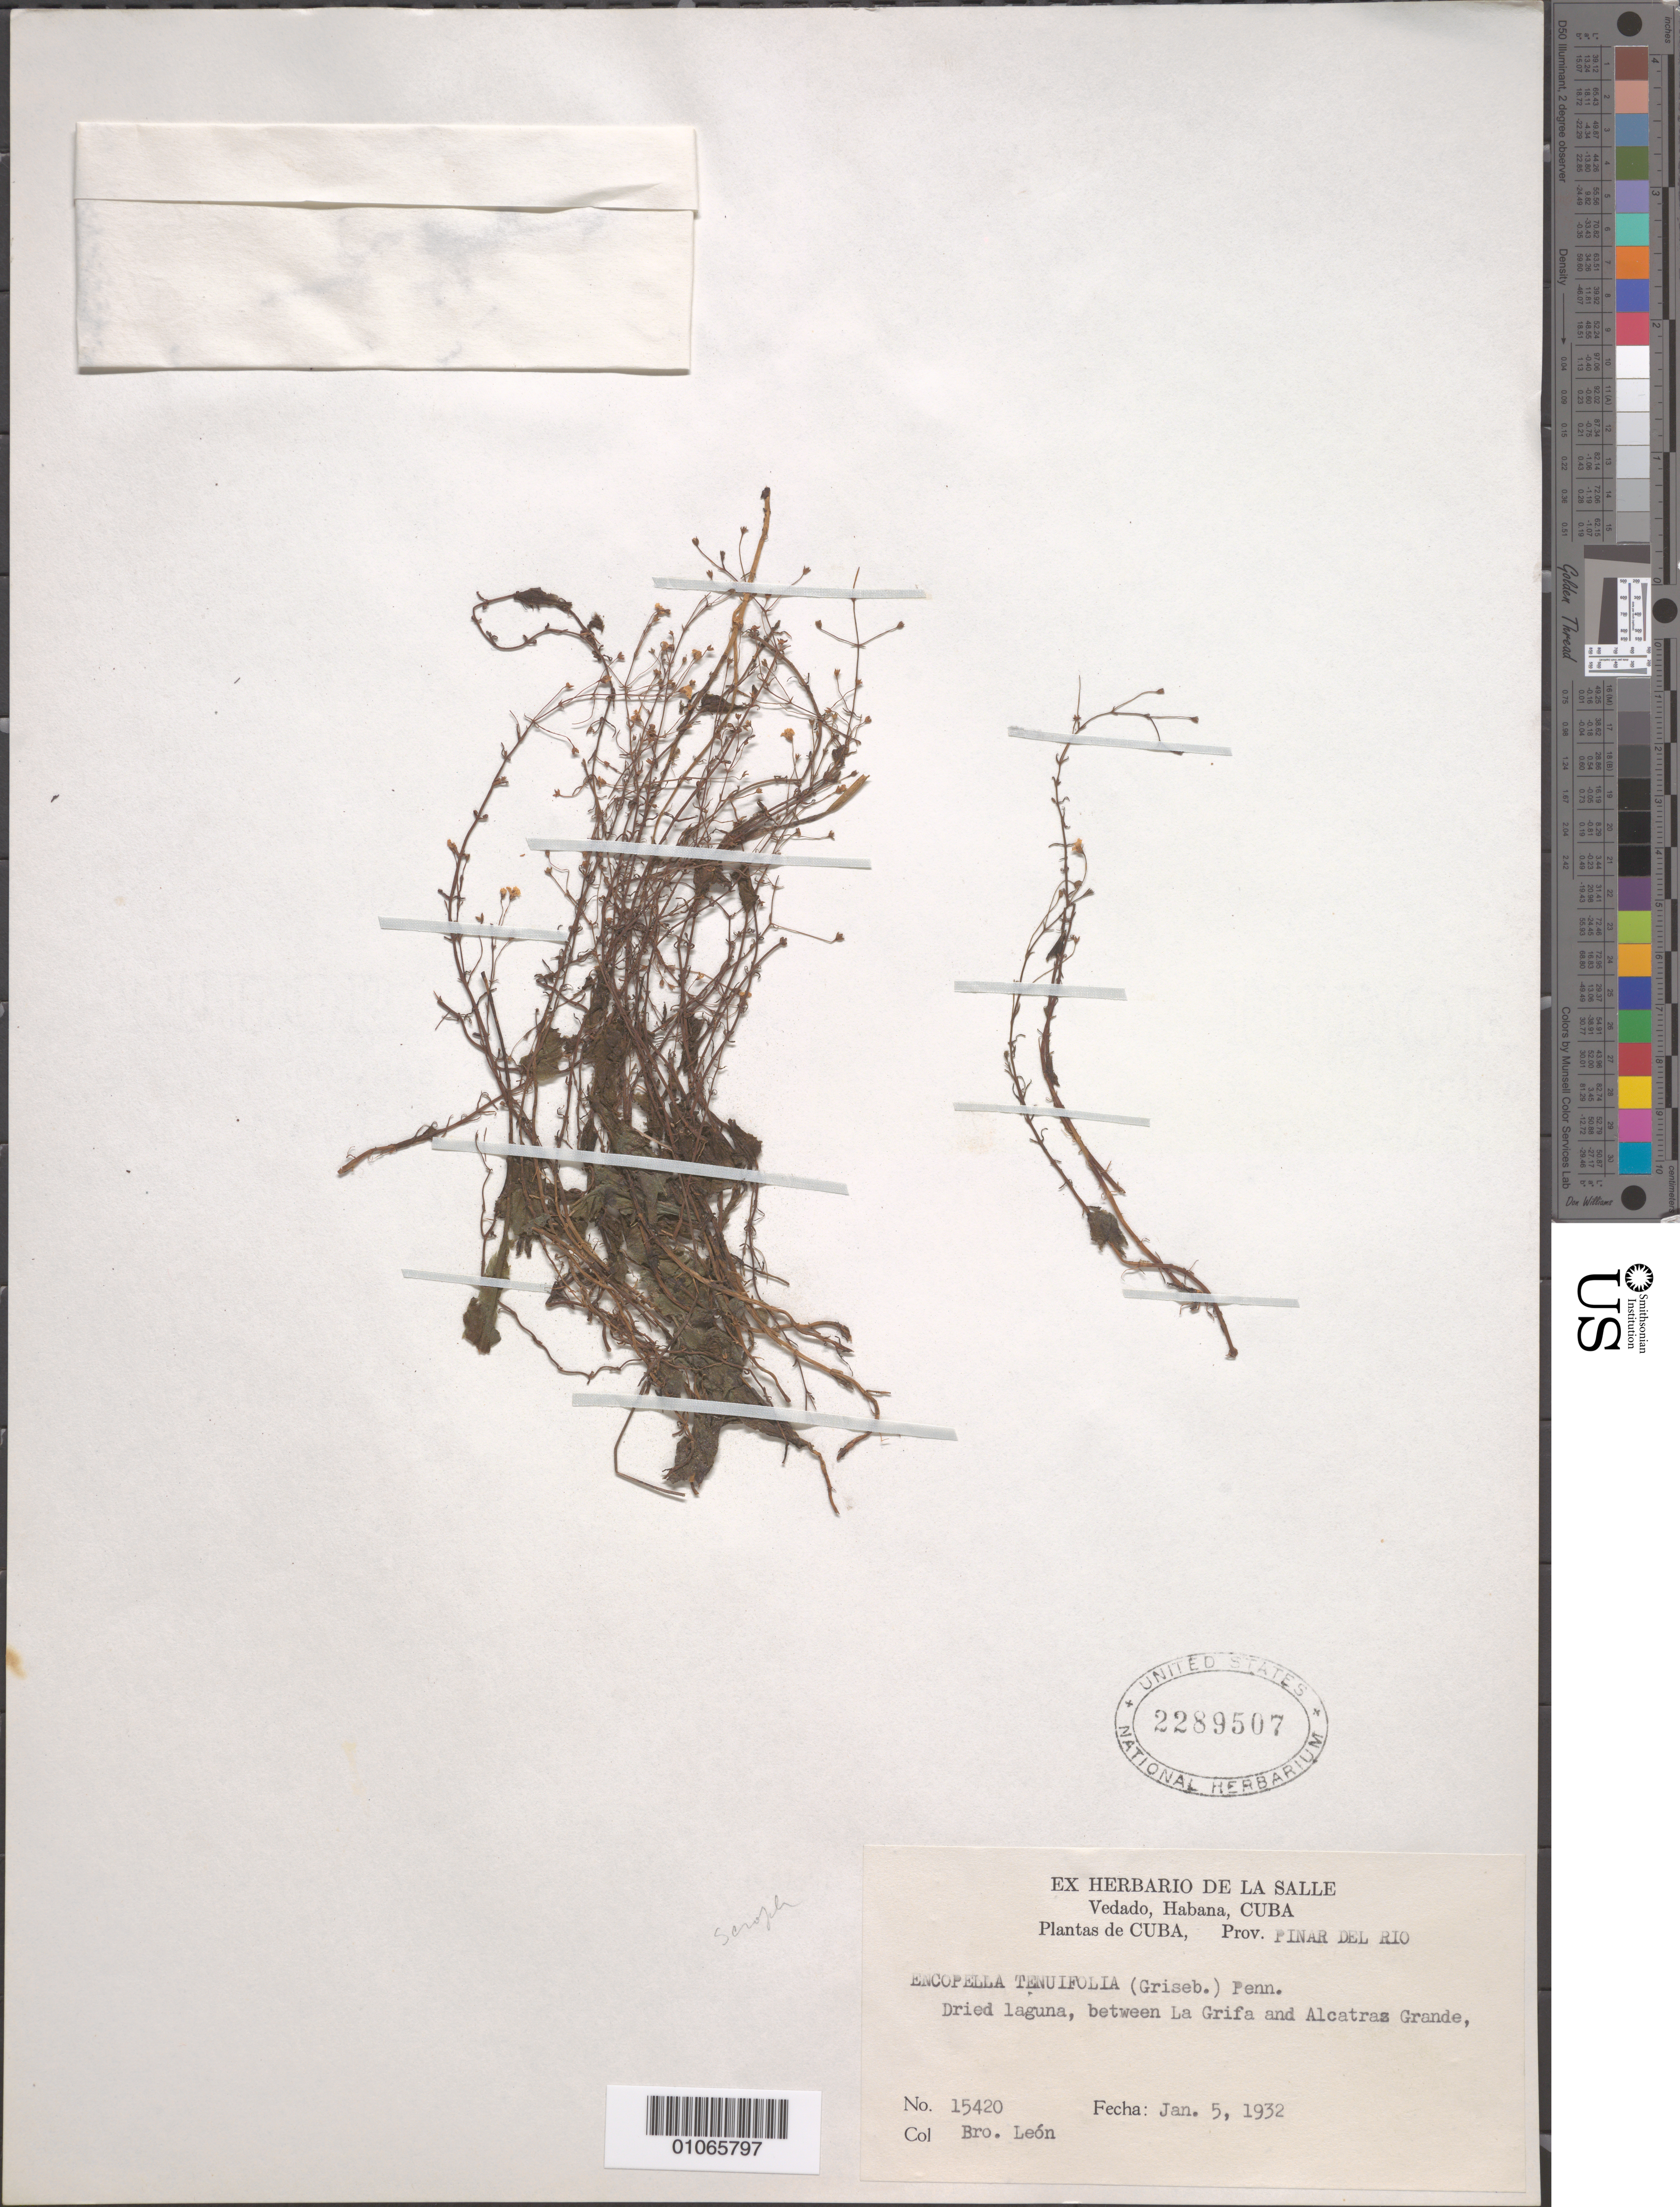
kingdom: Plantae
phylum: Tracheophyta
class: Magnoliopsida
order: Lamiales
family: Plantaginaceae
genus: Encopella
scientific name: Encopella tenuifolia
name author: (Griseb.) Pennell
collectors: Bro. León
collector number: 15420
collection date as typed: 05 Jan 1932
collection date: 1932-01-05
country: Cuba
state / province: Pinar del Rio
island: Cuba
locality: Dried laguna, between La Grifa and Alcatraz Grande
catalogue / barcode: US 2289507